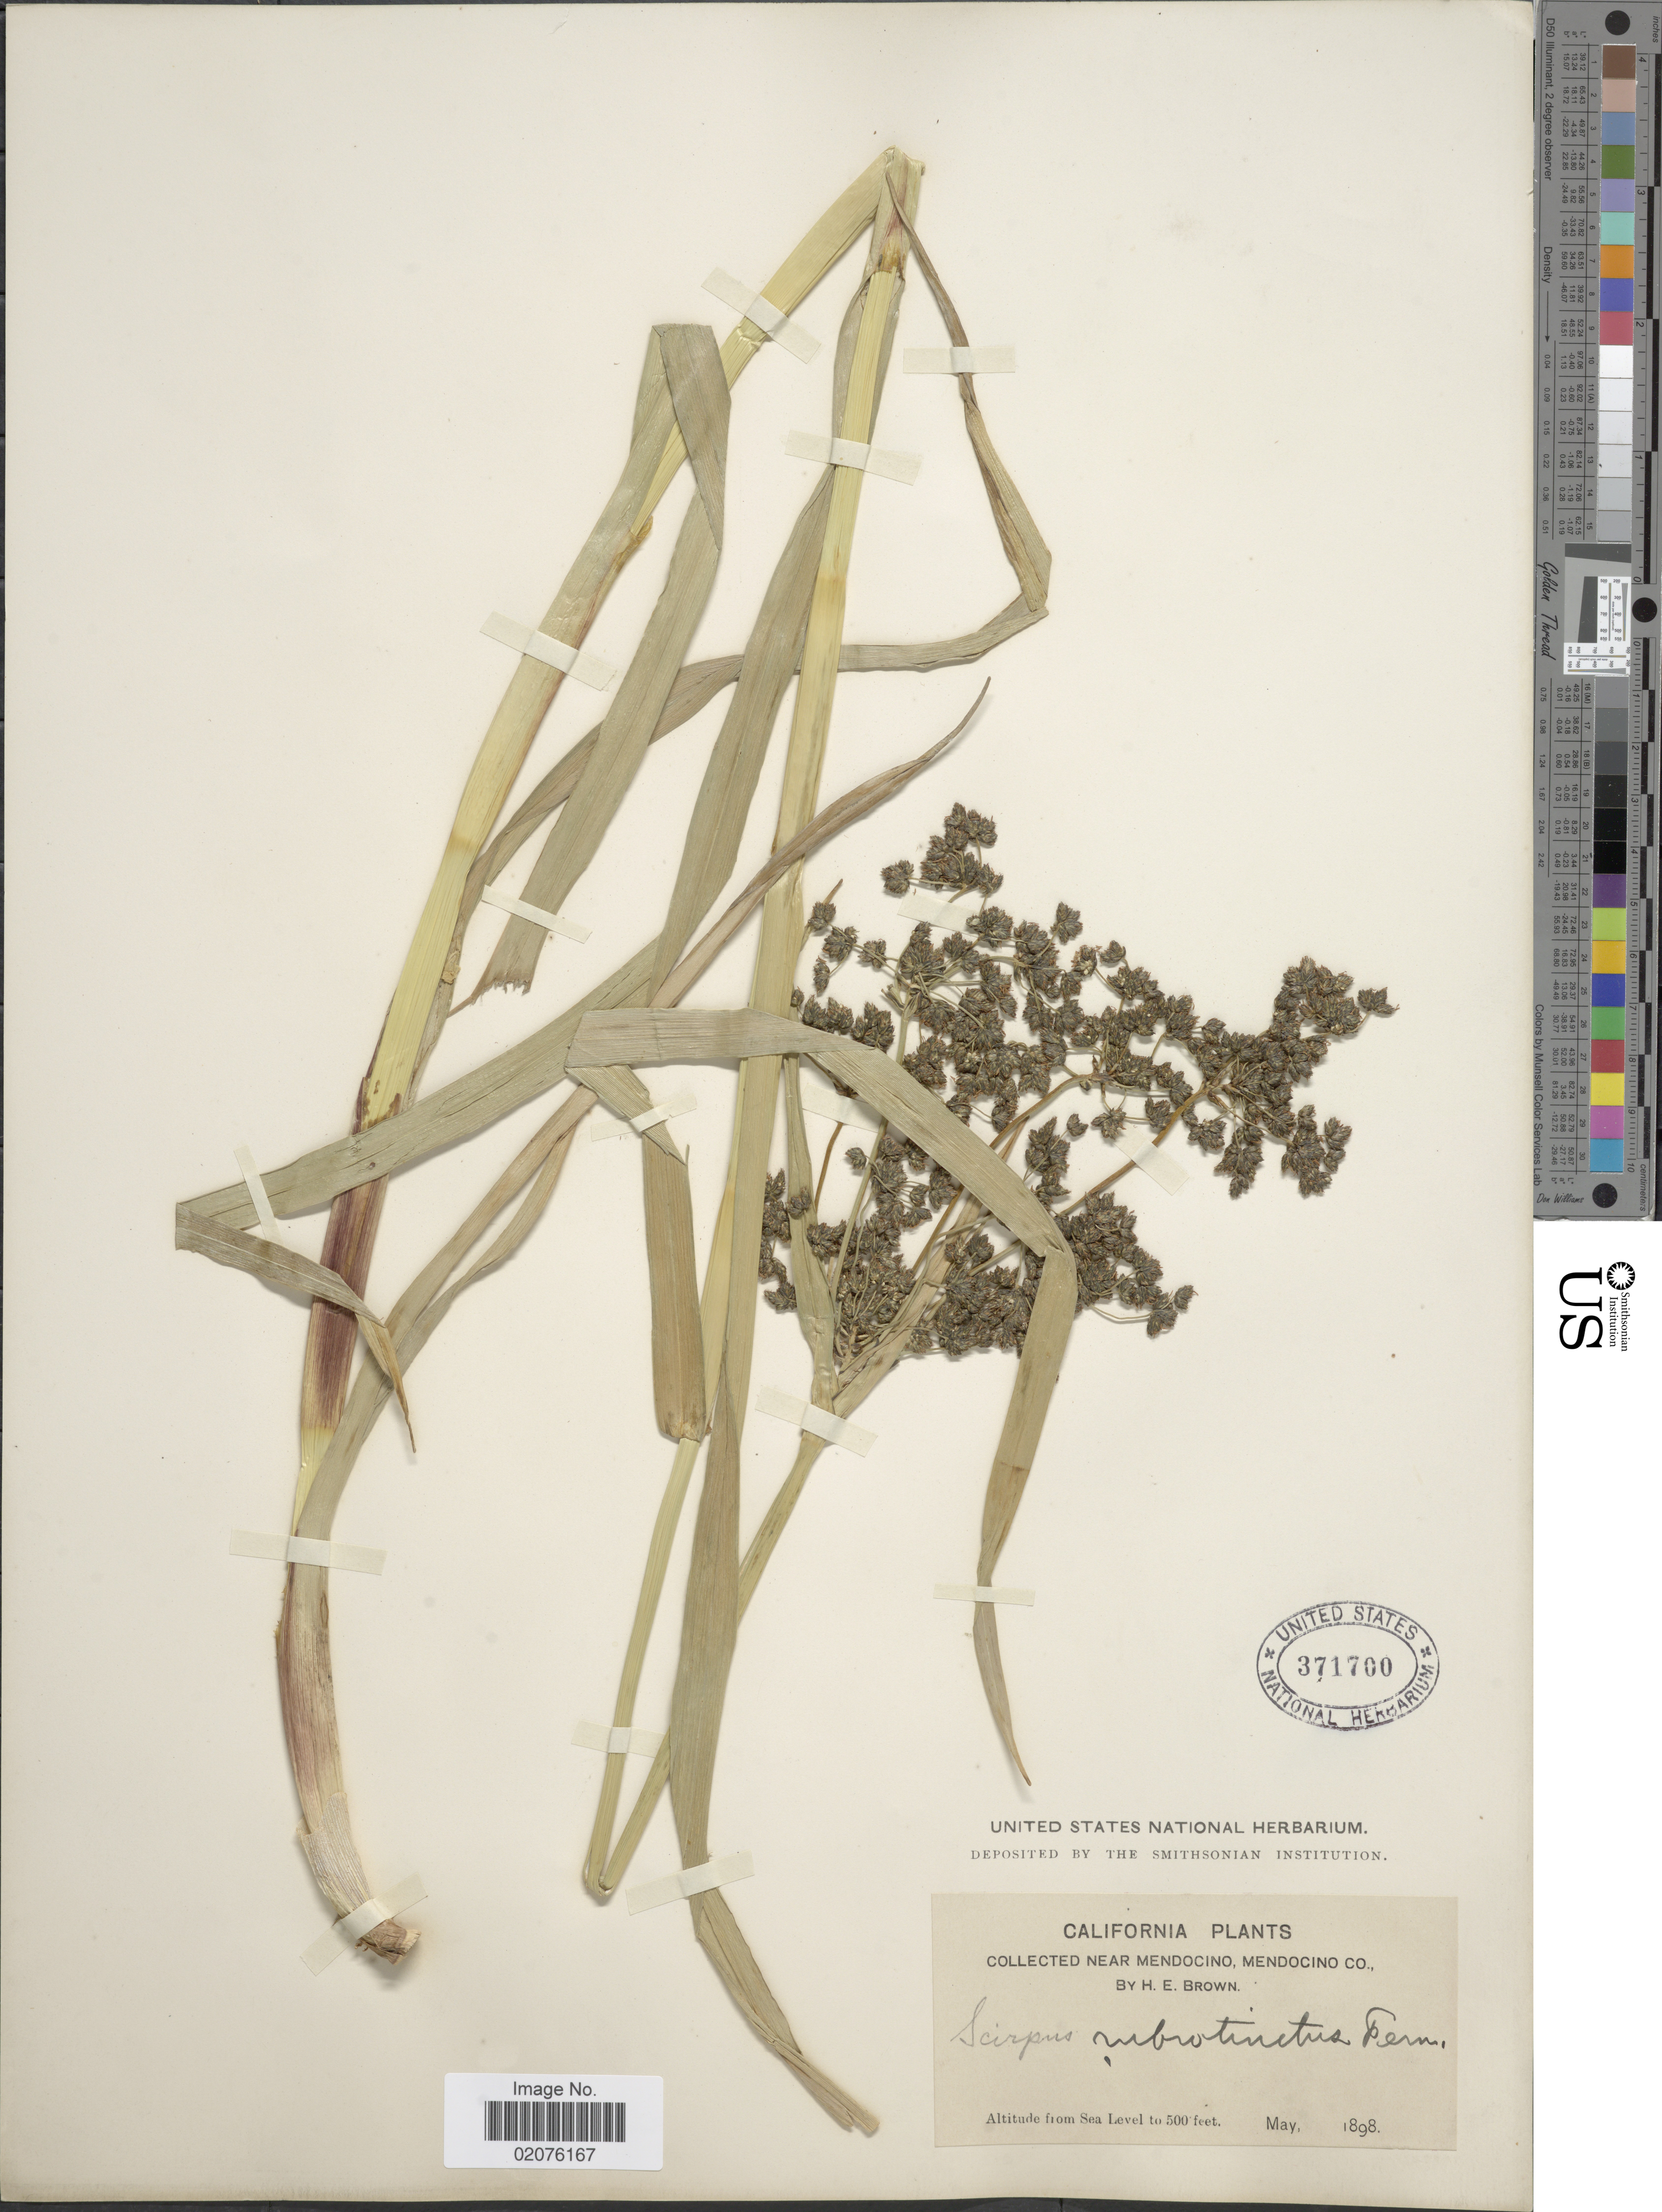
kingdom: Plantae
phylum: Tracheophyta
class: Liliopsida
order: Poales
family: Cyperaceae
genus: Scirpus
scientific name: Scirpus microcarpus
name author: J. Presl & C. Presl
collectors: H. E. Brown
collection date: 1898-05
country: United States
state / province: California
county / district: Mendocino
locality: Near Mendocino, Mendocino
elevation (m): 152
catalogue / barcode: US 371700